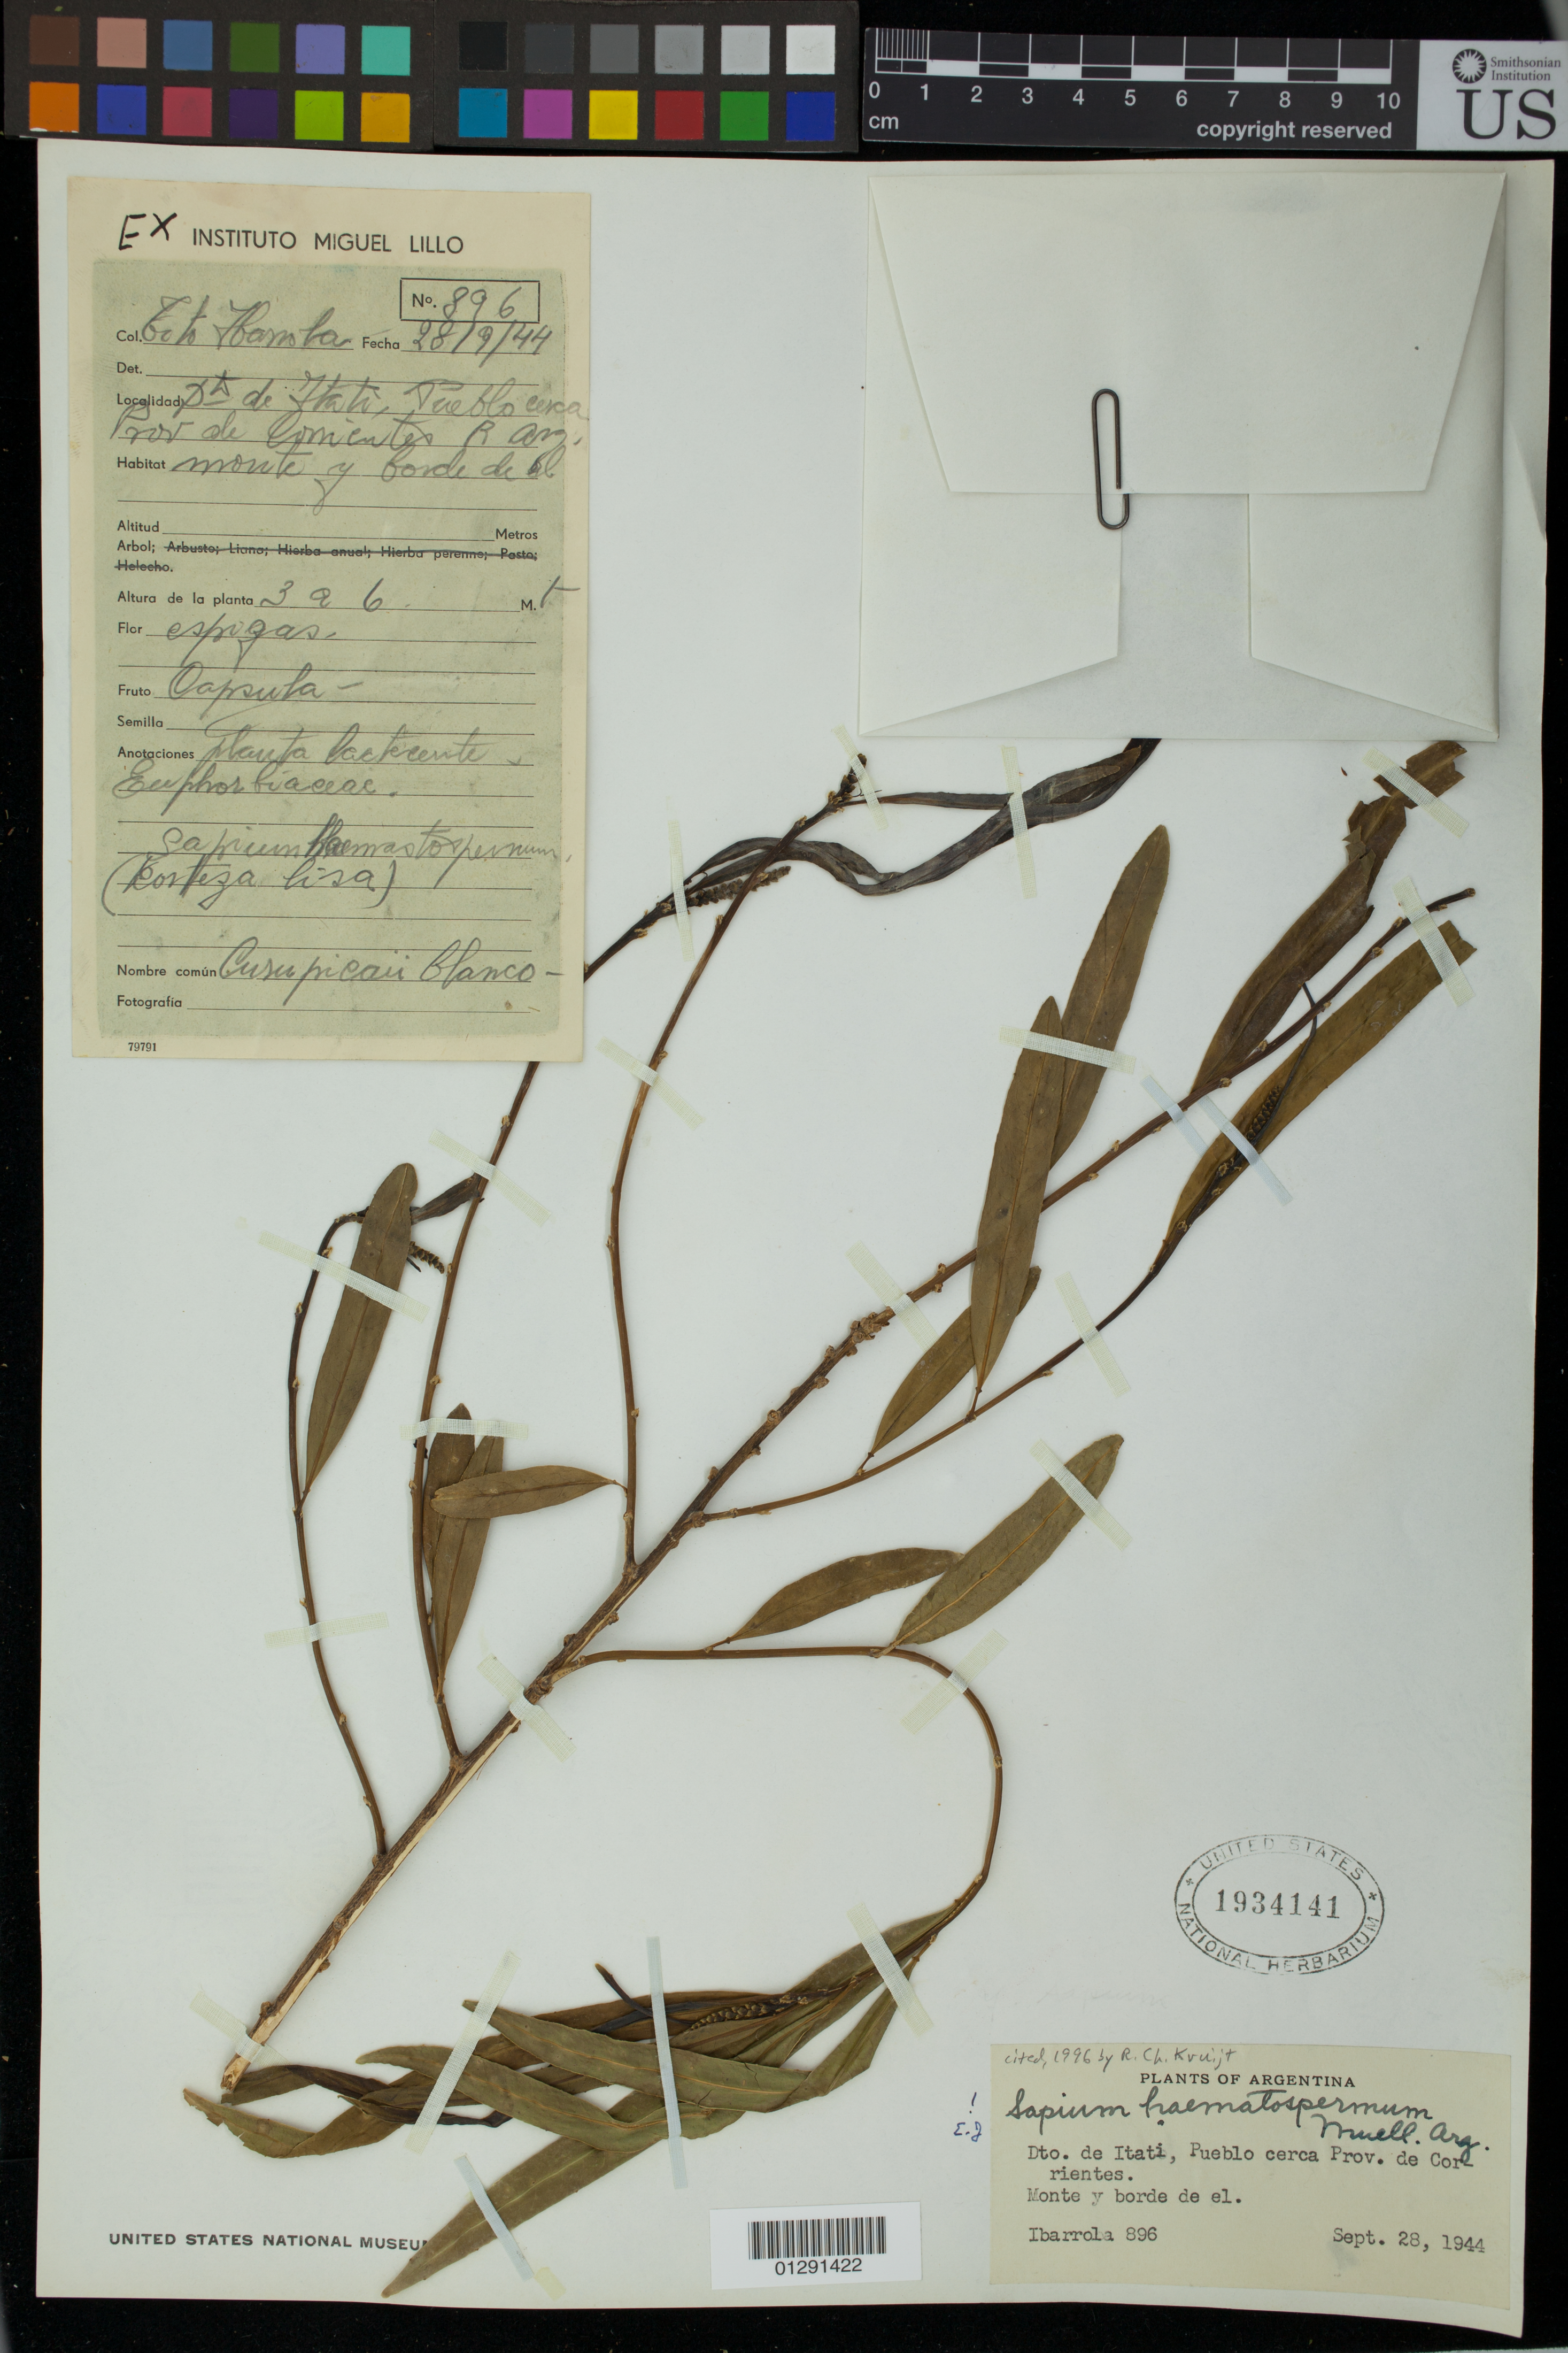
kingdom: Plantae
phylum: Tracheophyta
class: Magnoliopsida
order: Malpighiales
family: Euphorbiaceae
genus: Sapium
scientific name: Sapium haematospermum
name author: Müll. Arg.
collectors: T. Ibarrola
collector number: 896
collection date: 1944-09-28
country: Argentina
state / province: Corrientes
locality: Dto. de Itati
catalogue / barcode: US 1934141